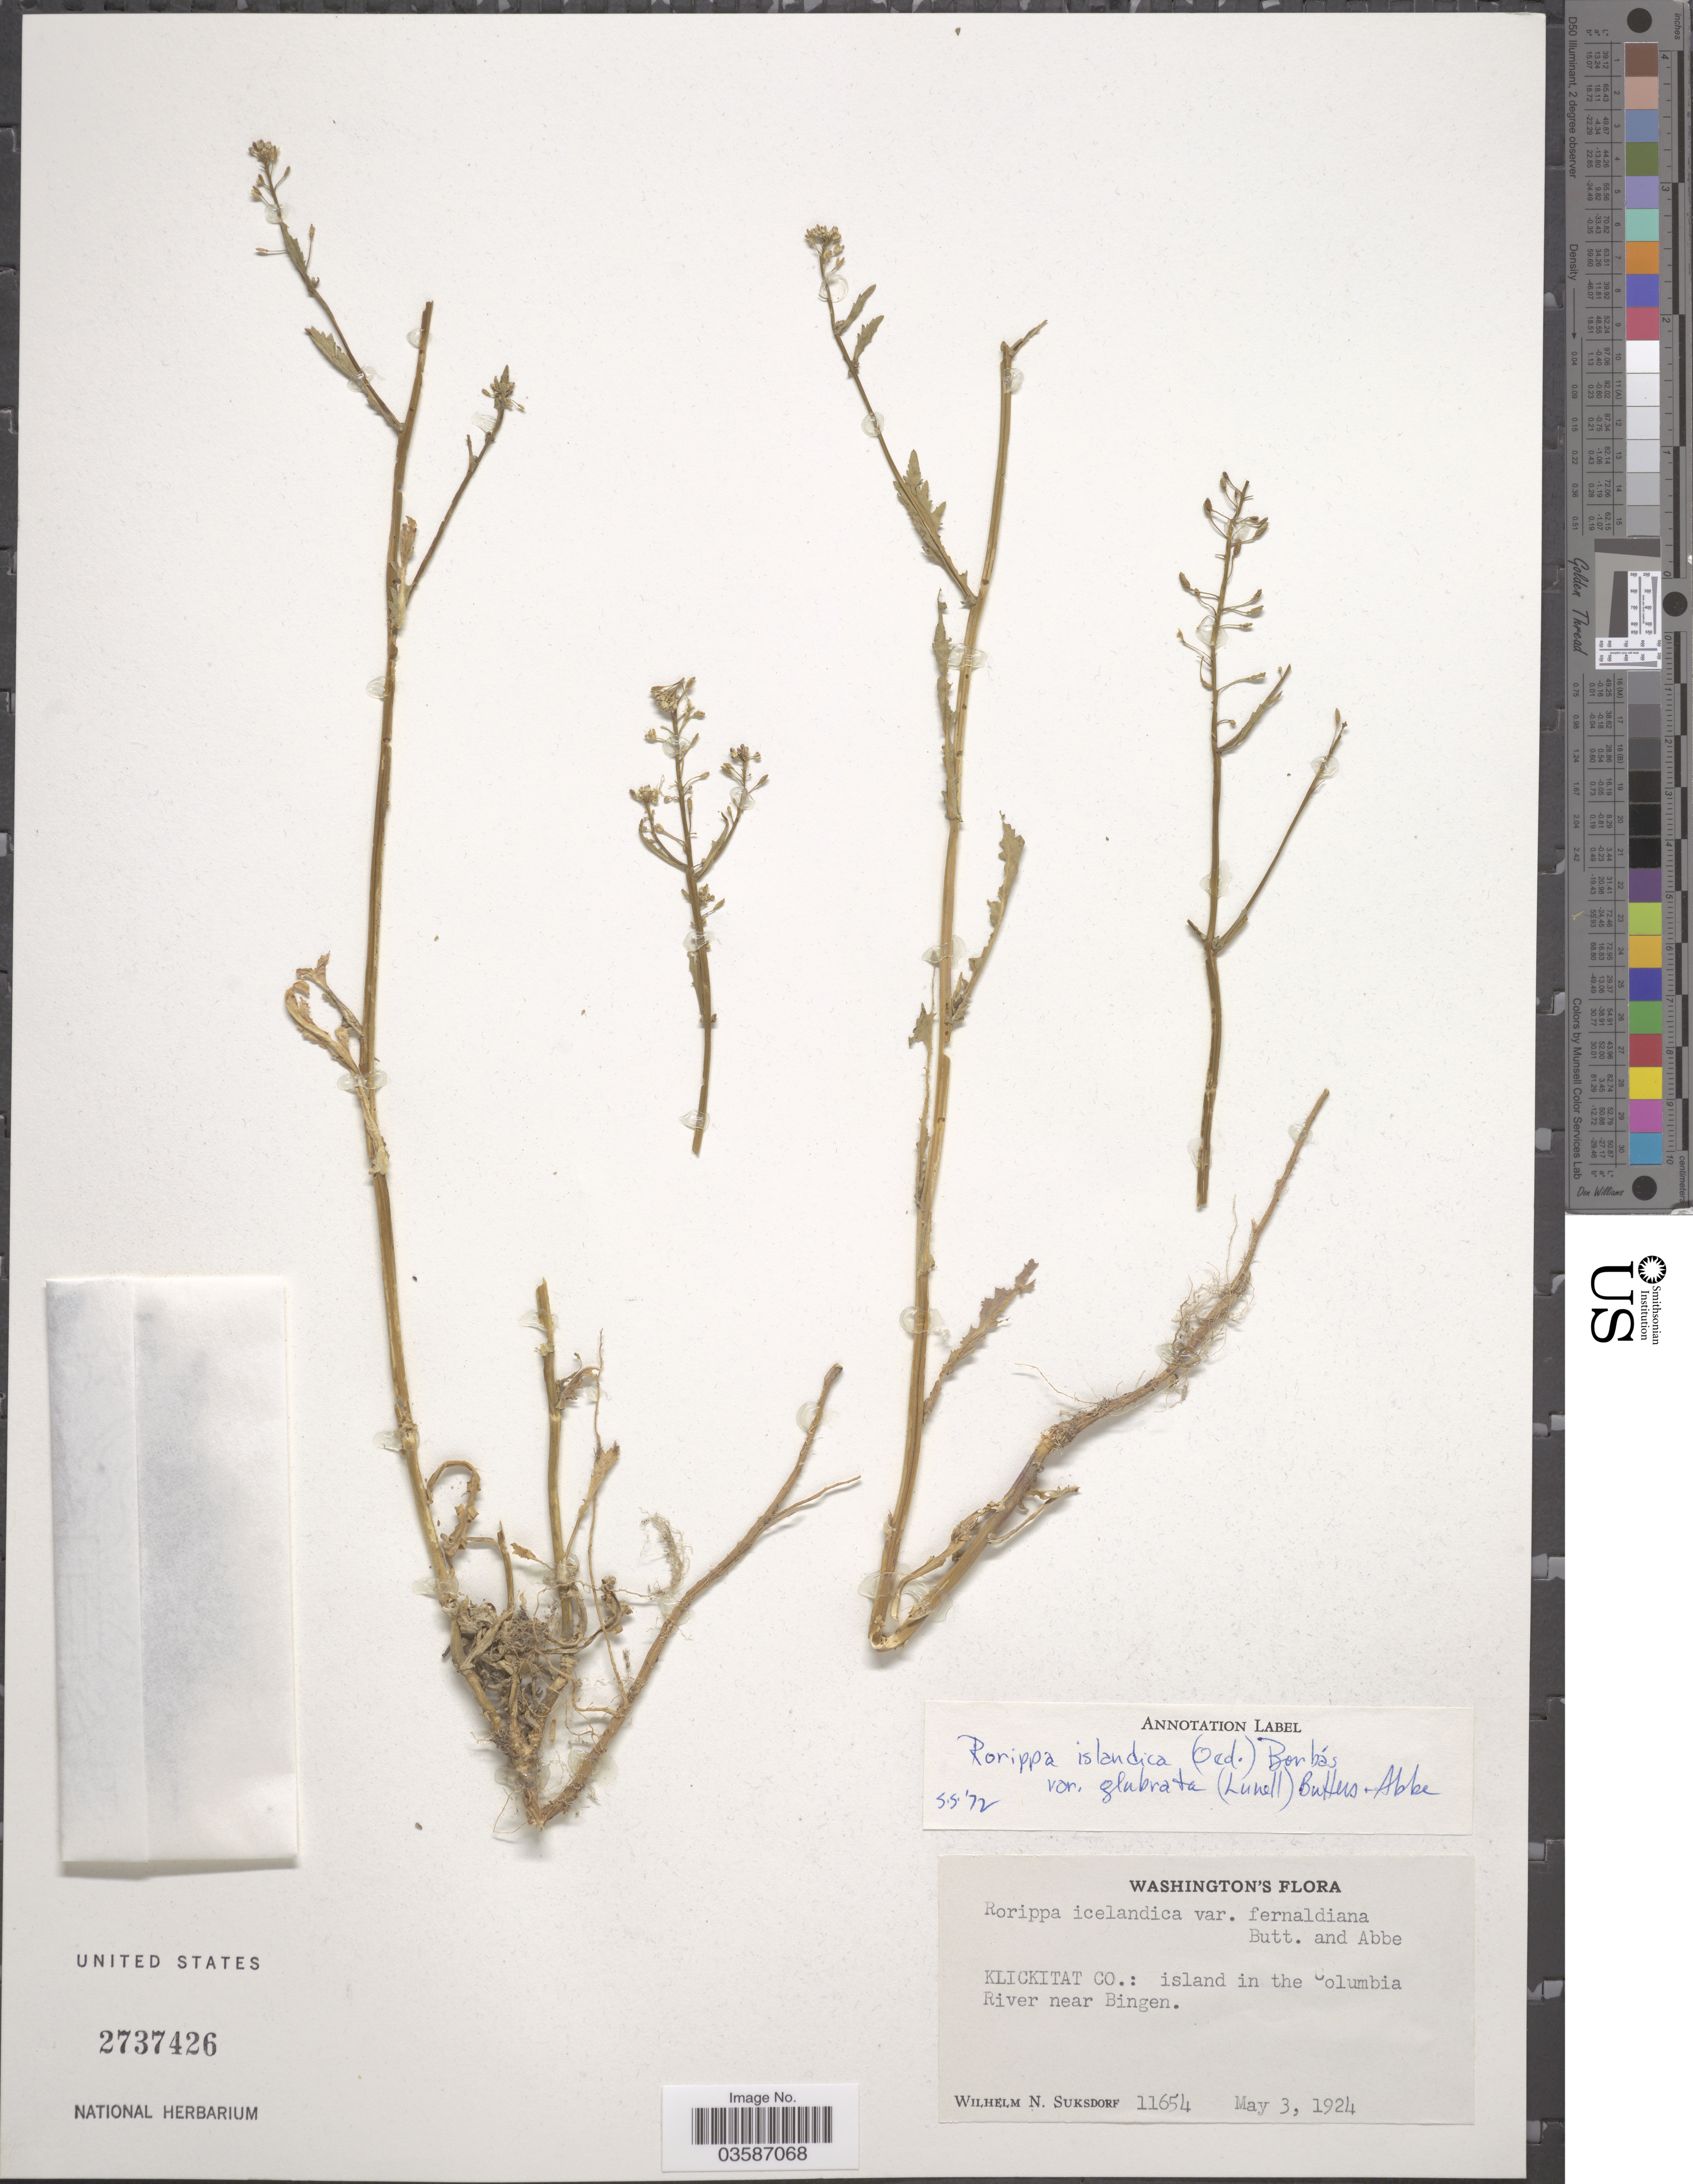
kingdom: Plantae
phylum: Tracheophyta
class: Magnoliopsida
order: Brassicales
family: Brassicaceae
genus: Rorippa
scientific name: Rorippa islandica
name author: (Oeder) Borbás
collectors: W. N. Suksdorf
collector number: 11654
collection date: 1924-05-03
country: United States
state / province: Washington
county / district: Klickitat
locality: Klickitat Co.: island in the Columbia River near Bingen.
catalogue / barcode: US 2737426